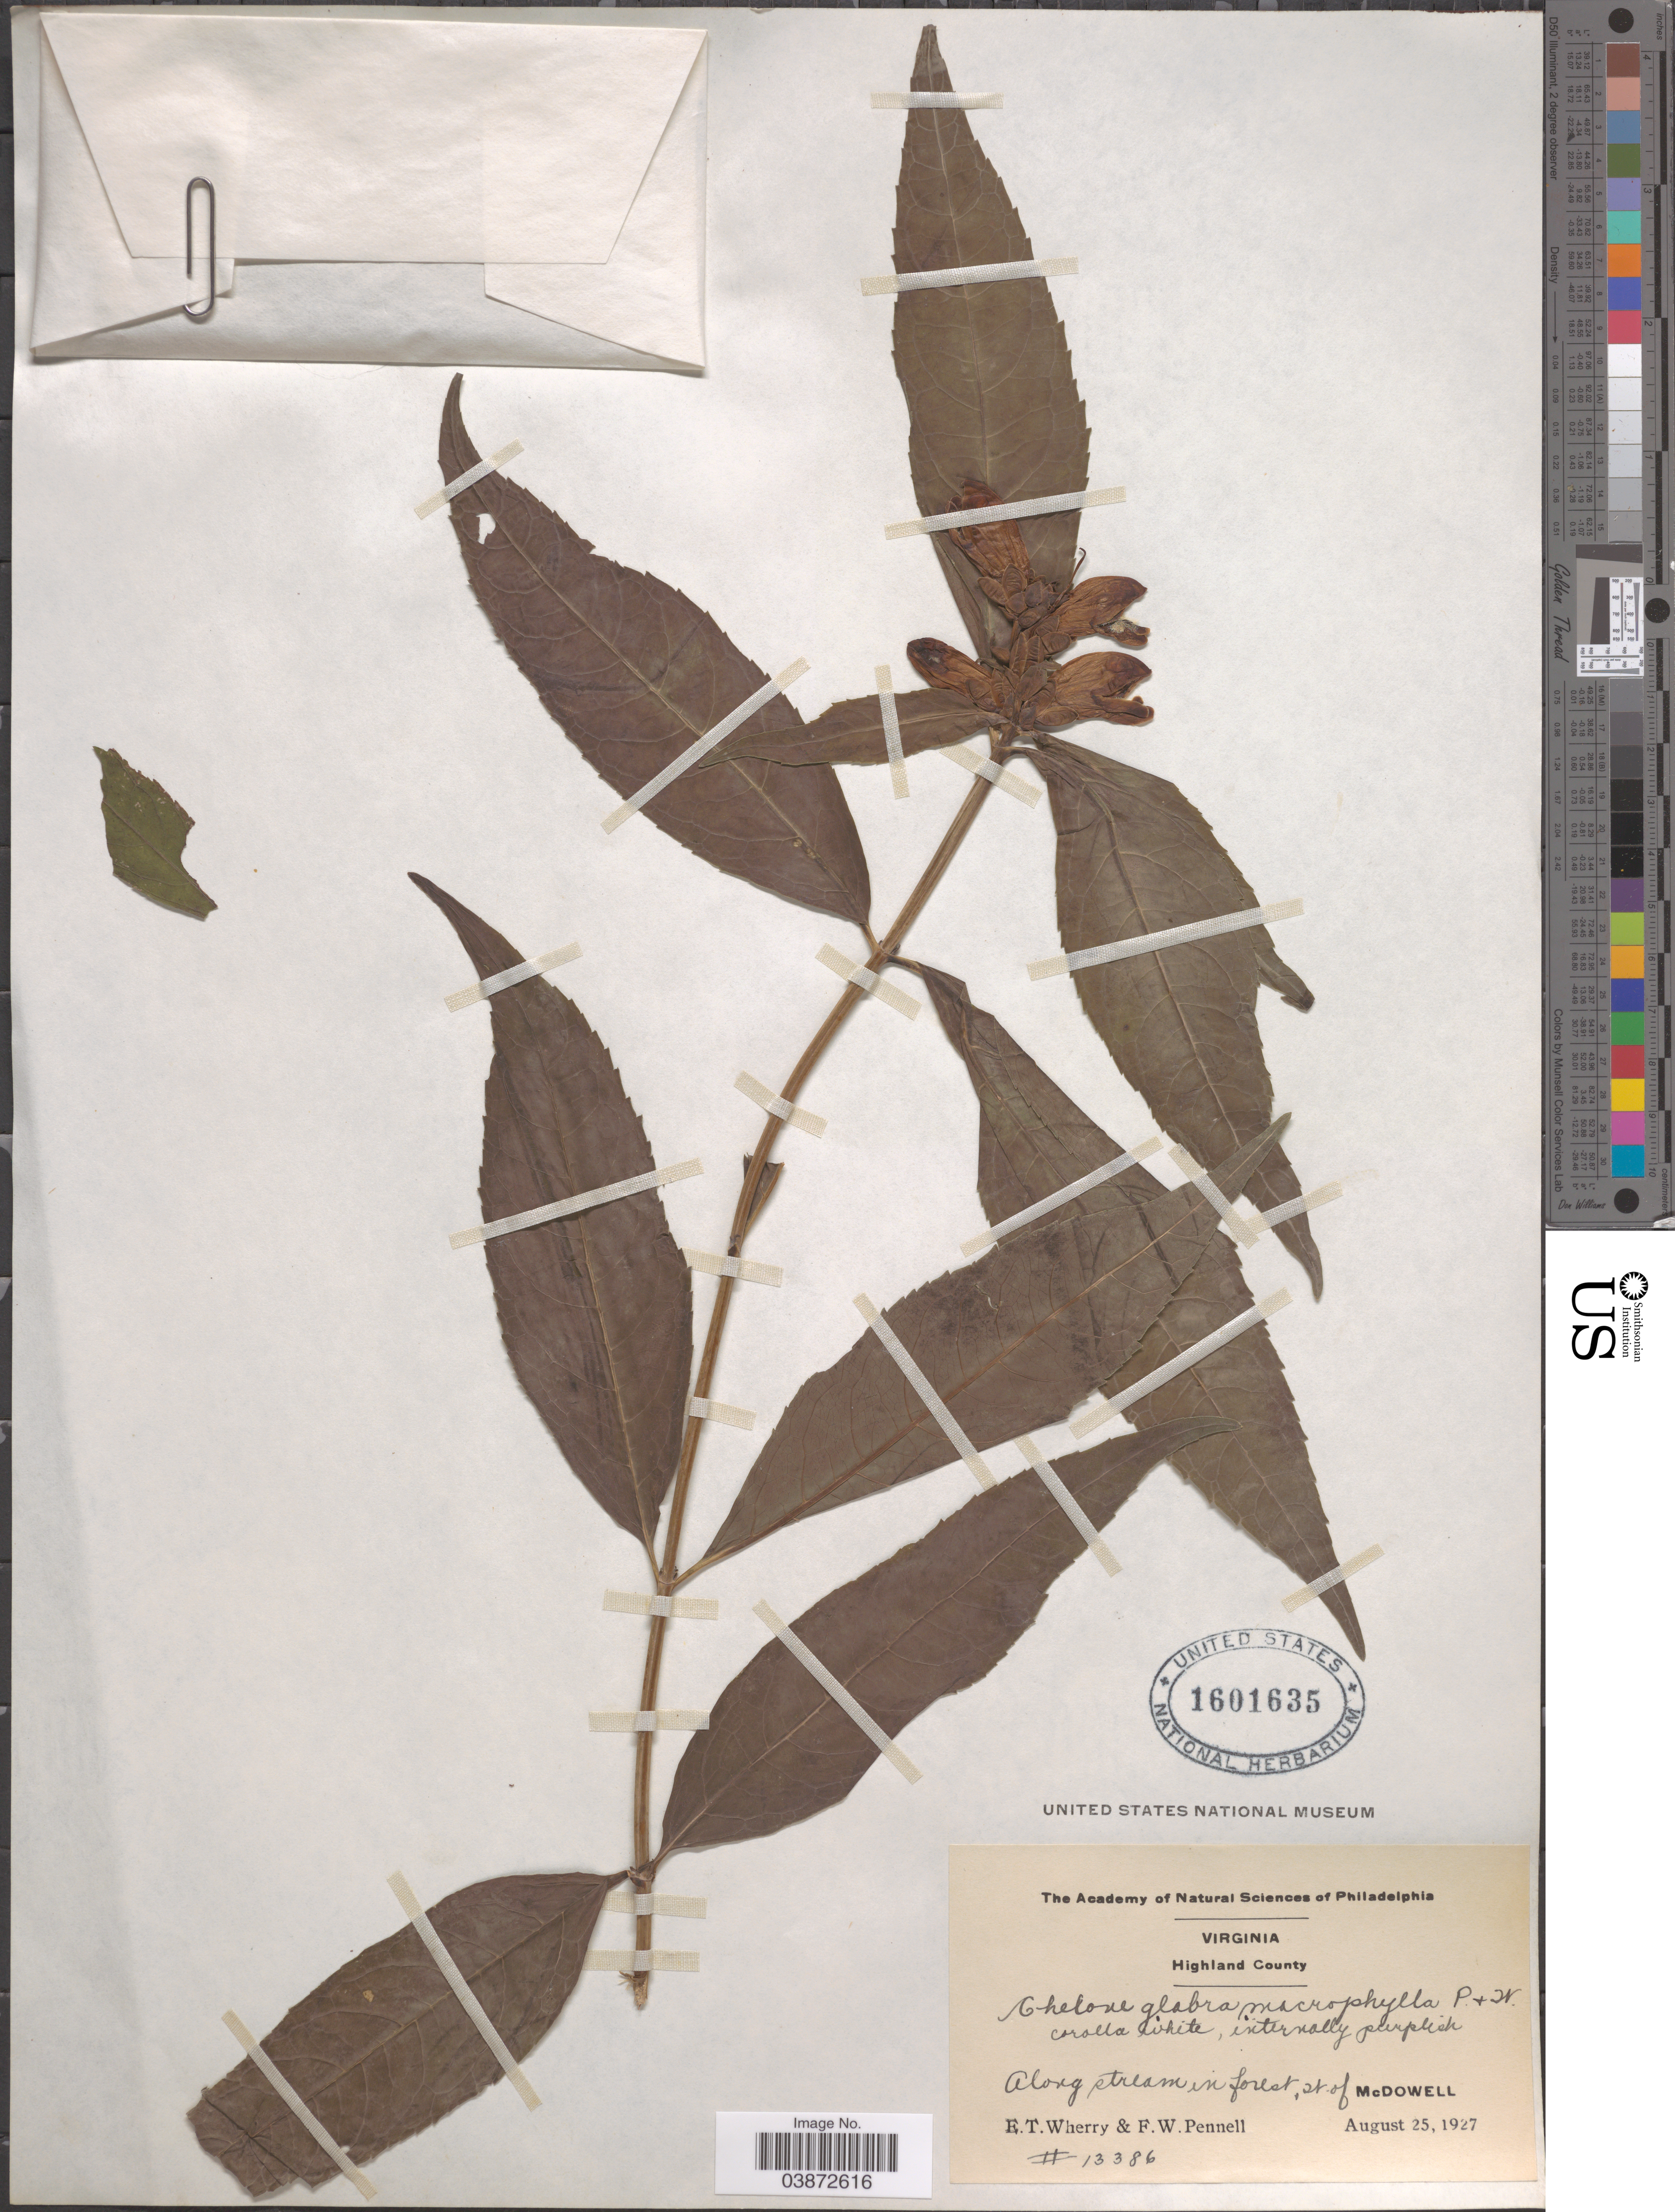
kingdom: Plantae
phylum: Tracheophyta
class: Magnoliopsida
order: Lamiales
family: Plantaginaceae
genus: Chelone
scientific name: Chelone glabra var. macrophylla Pennell & Wherry var. nov. ined.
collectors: E. T. Wherry & F. W. Pennell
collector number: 13386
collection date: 1927-08-25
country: United States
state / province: Virginia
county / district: Highland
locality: Highland County, W. of McDowell.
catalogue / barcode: US 1601635